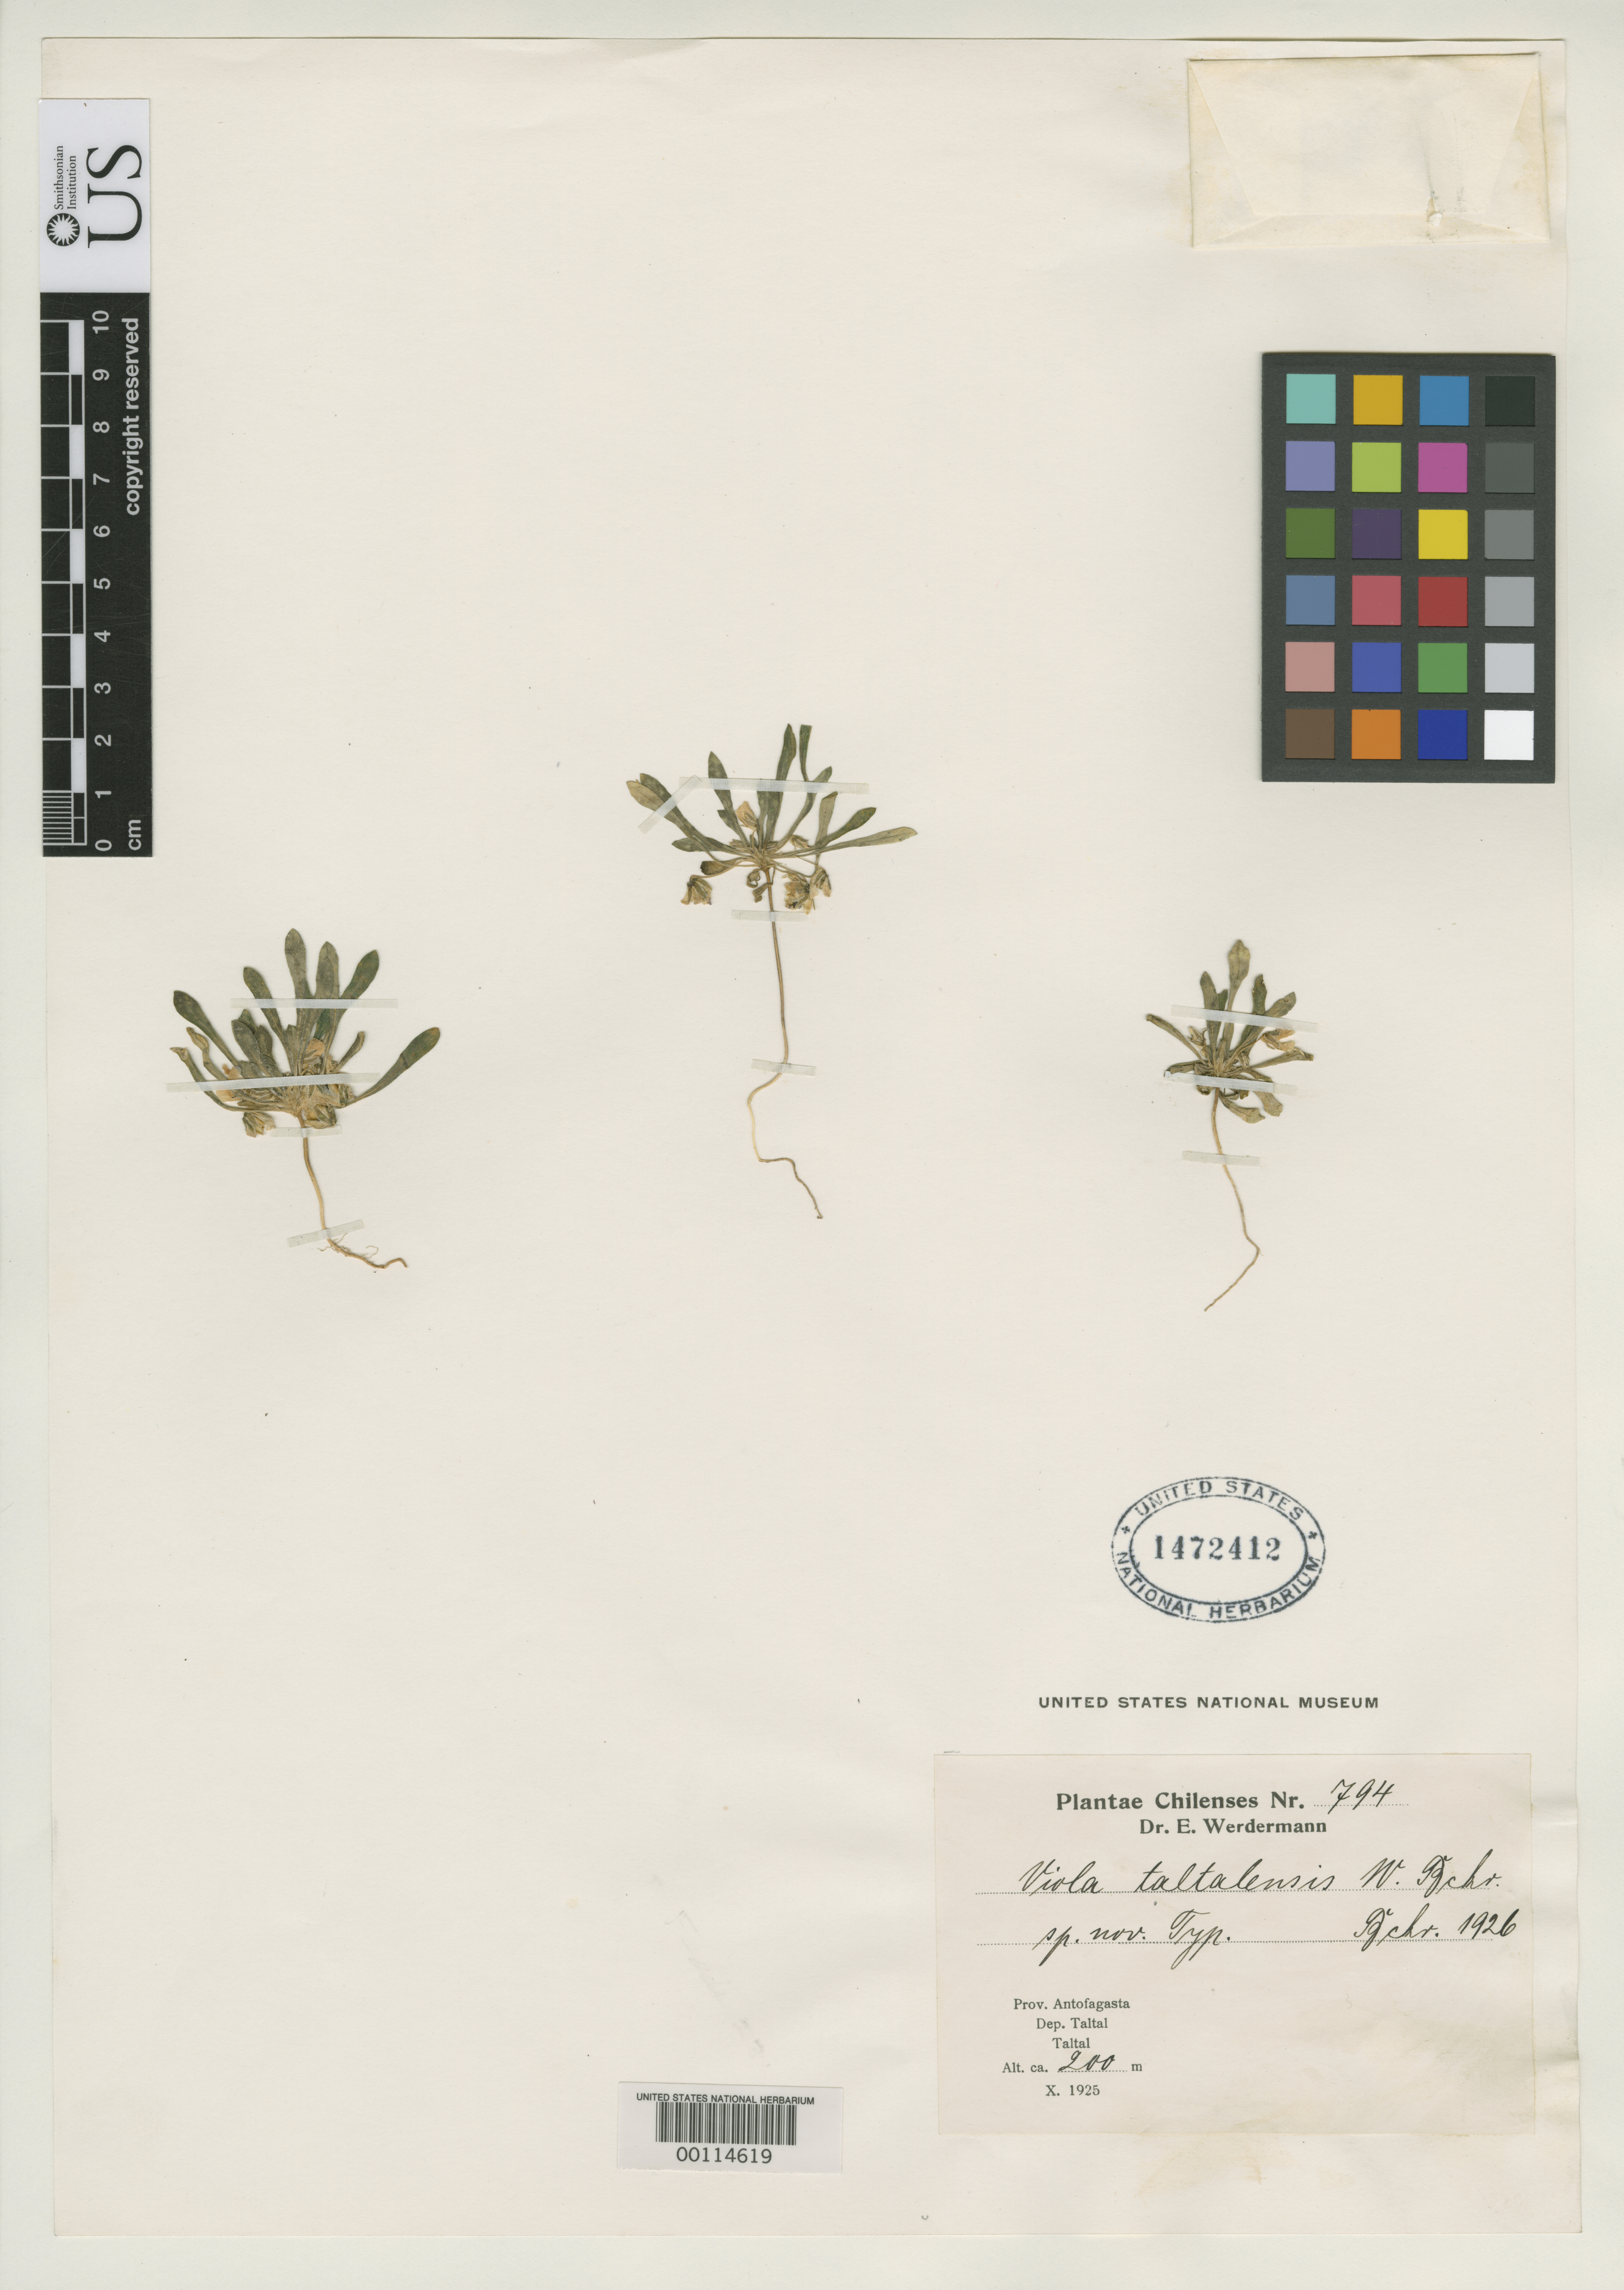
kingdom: Plantae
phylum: Tracheophyta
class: Magnoliopsida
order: Malpighiales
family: Violaceae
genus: Viola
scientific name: Viola taltalensis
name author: W. Becker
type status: Type Collection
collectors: E. Werdermann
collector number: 794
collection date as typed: Oct 1925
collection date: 1925-10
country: Chile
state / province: Antofagasta (II)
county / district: Taltal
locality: Prope Taltal.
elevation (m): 200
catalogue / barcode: US 1472412